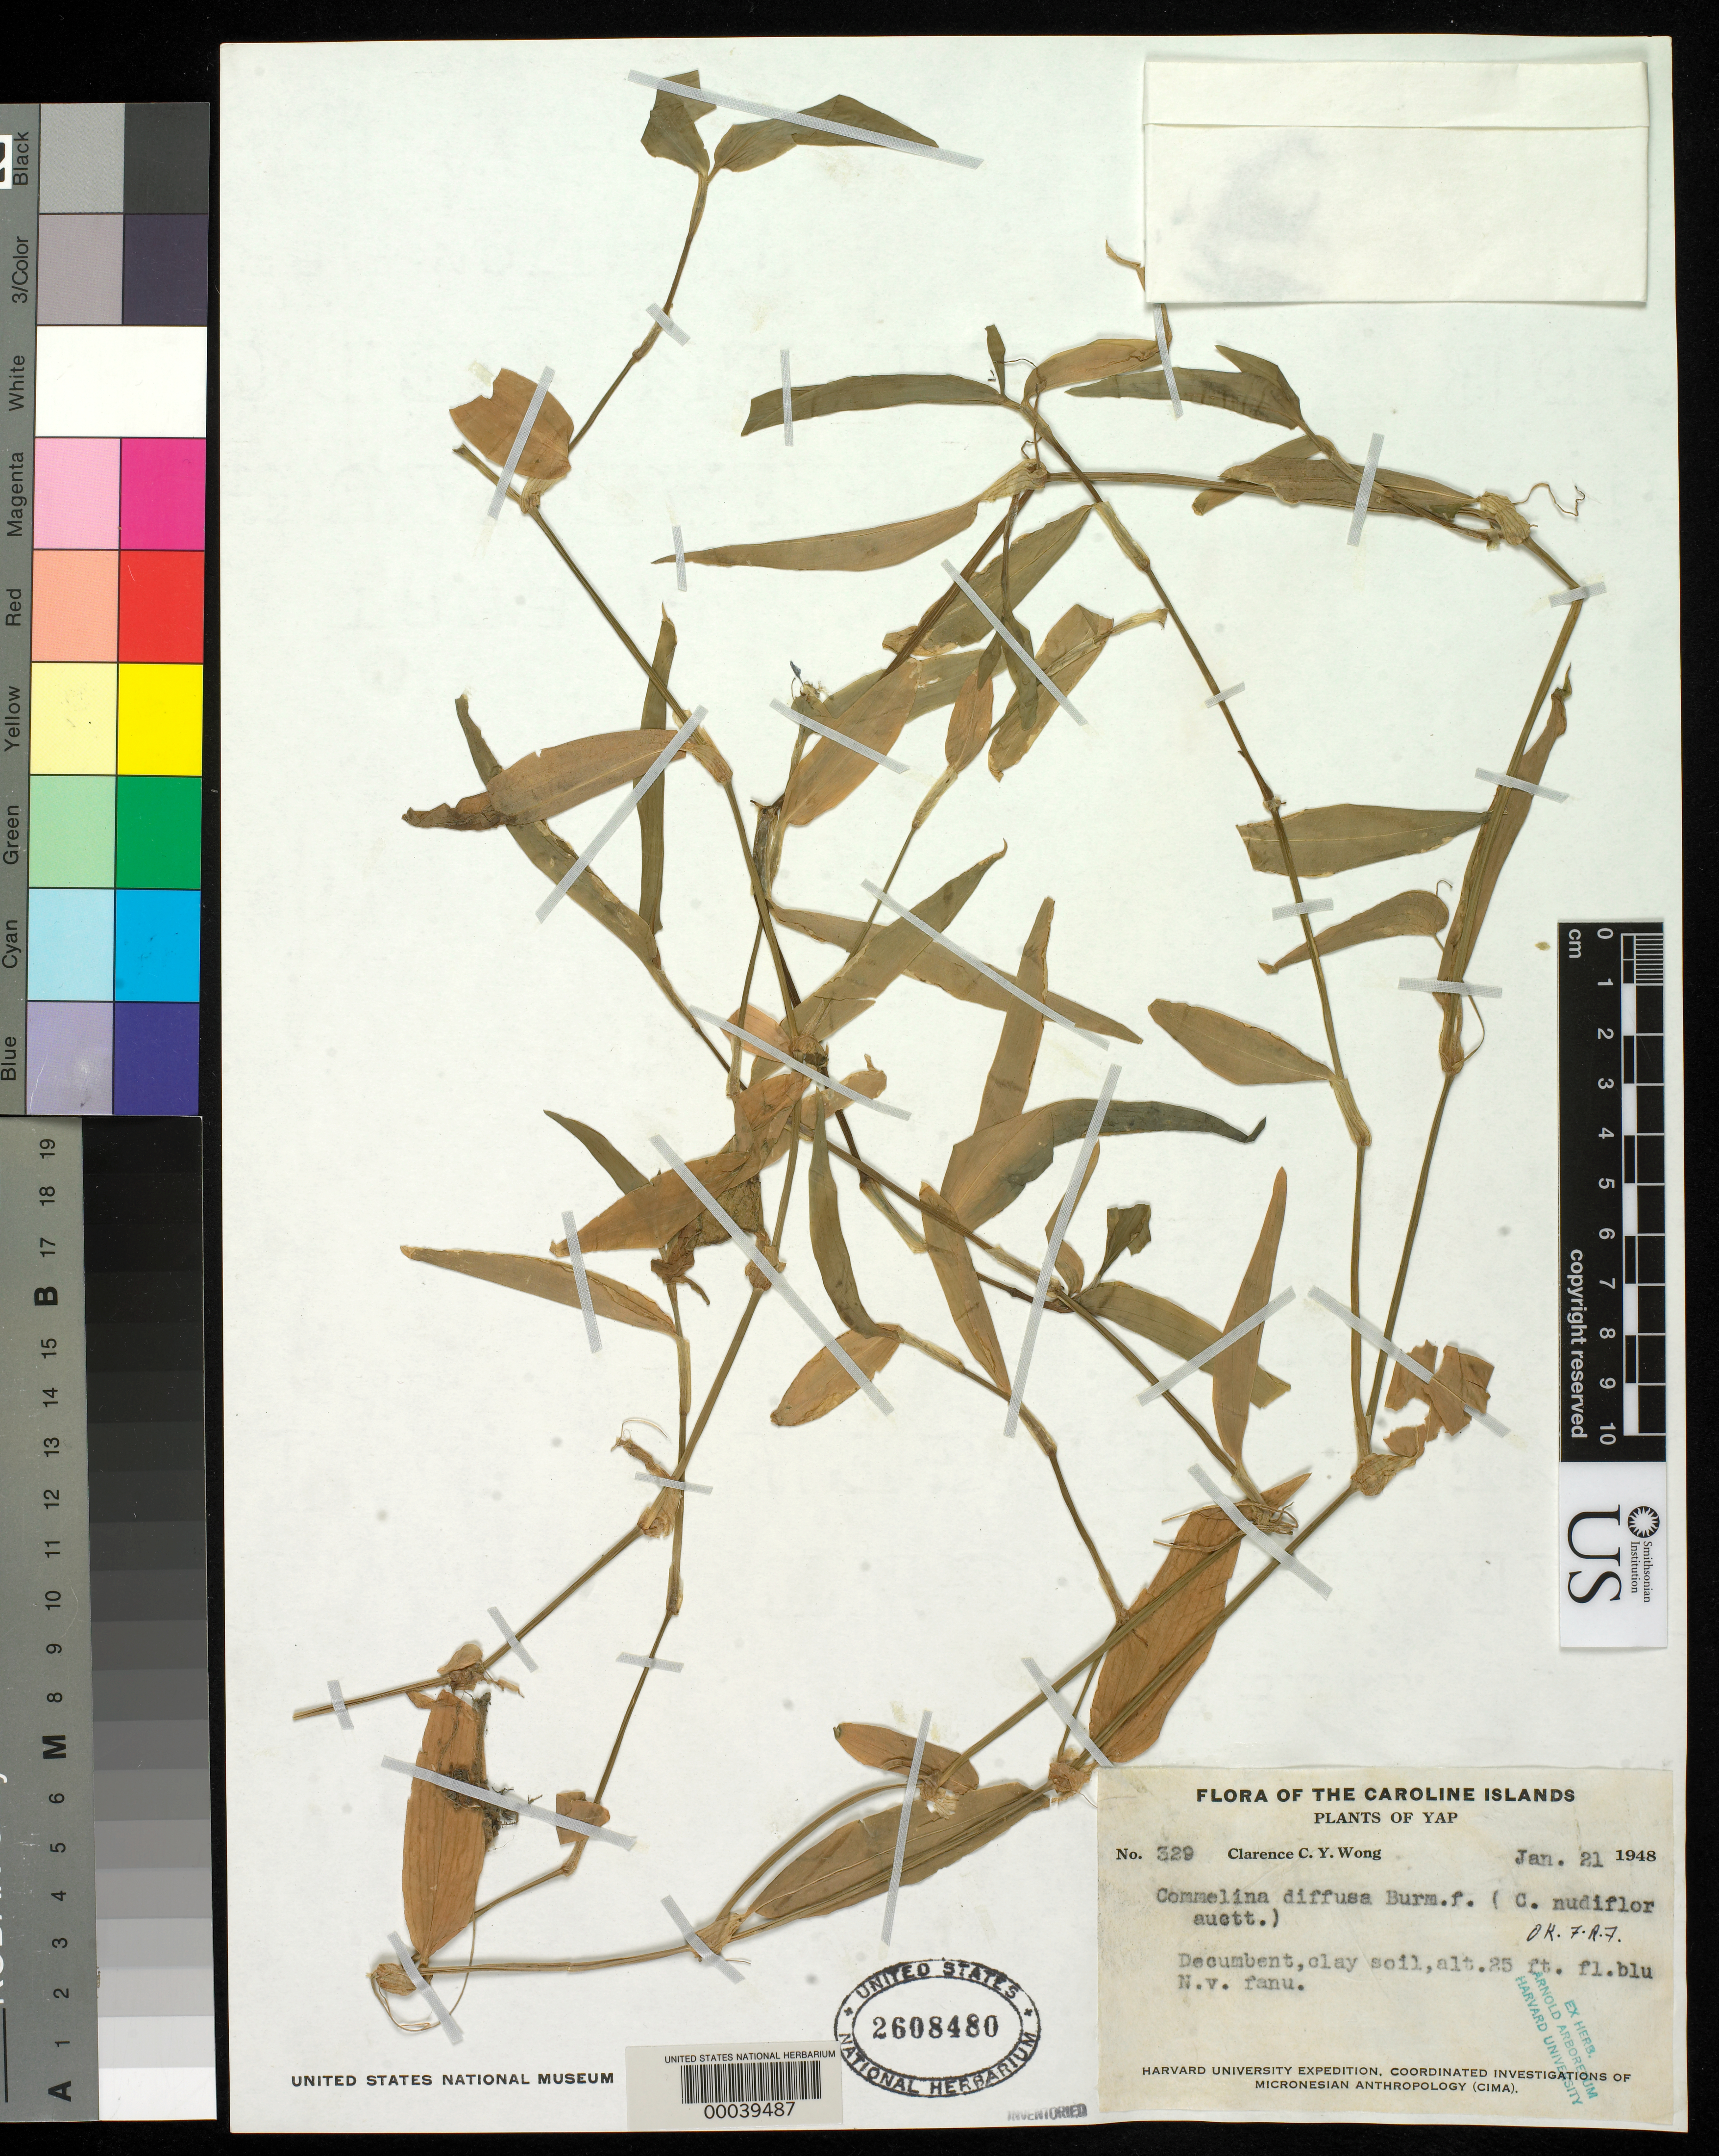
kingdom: Plantae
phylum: Tracheophyta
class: Liliopsida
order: Commelinales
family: Commelinaceae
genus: Commelina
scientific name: Commelina diffusa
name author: Burm. f.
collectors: C. Y. C. Wong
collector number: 329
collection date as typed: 21 Jan 1948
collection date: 1948-01-21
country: Micronesia, Federated States of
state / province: Yap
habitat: Clay soil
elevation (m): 8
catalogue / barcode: US 2608480